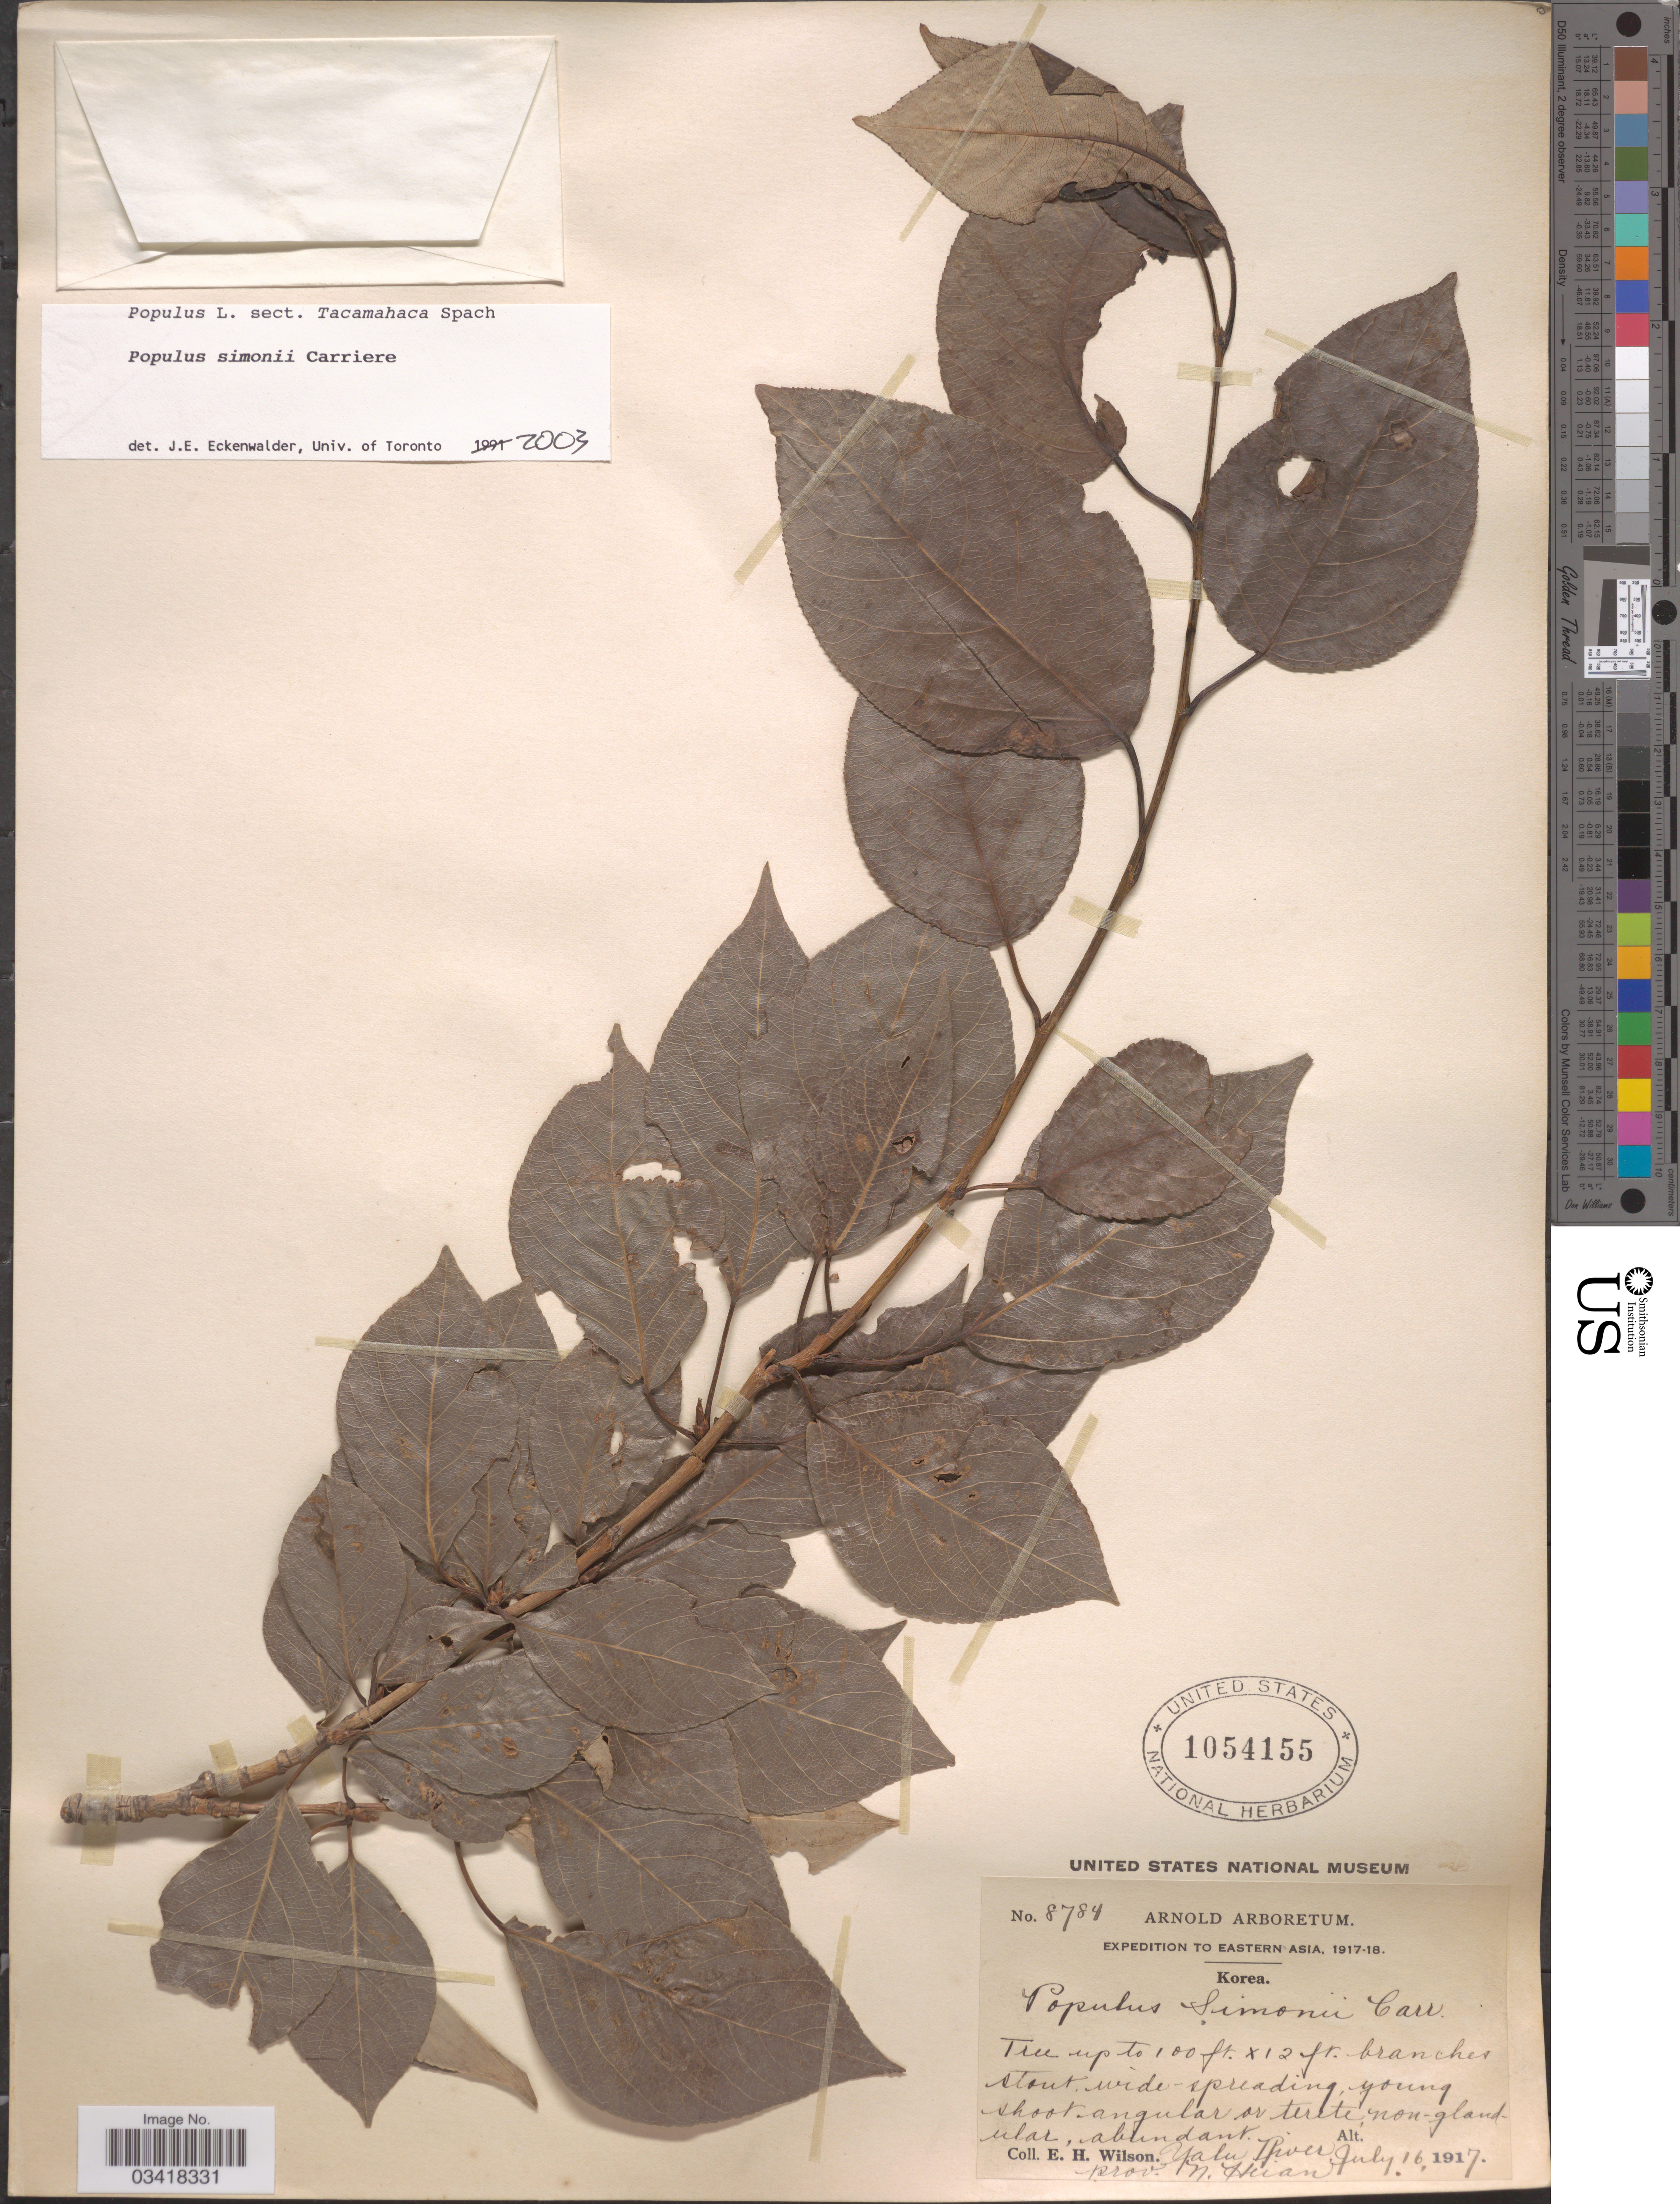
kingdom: Plantae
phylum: Tracheophyta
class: Magnoliopsida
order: Malpighiales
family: Salicaceae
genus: Populus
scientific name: Populus simonii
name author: Carrière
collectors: E. Wilson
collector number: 8784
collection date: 1917-07-16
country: North Korea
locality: Eastern Asia. Yalu River. prov. N. Heian.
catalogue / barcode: US 1054155